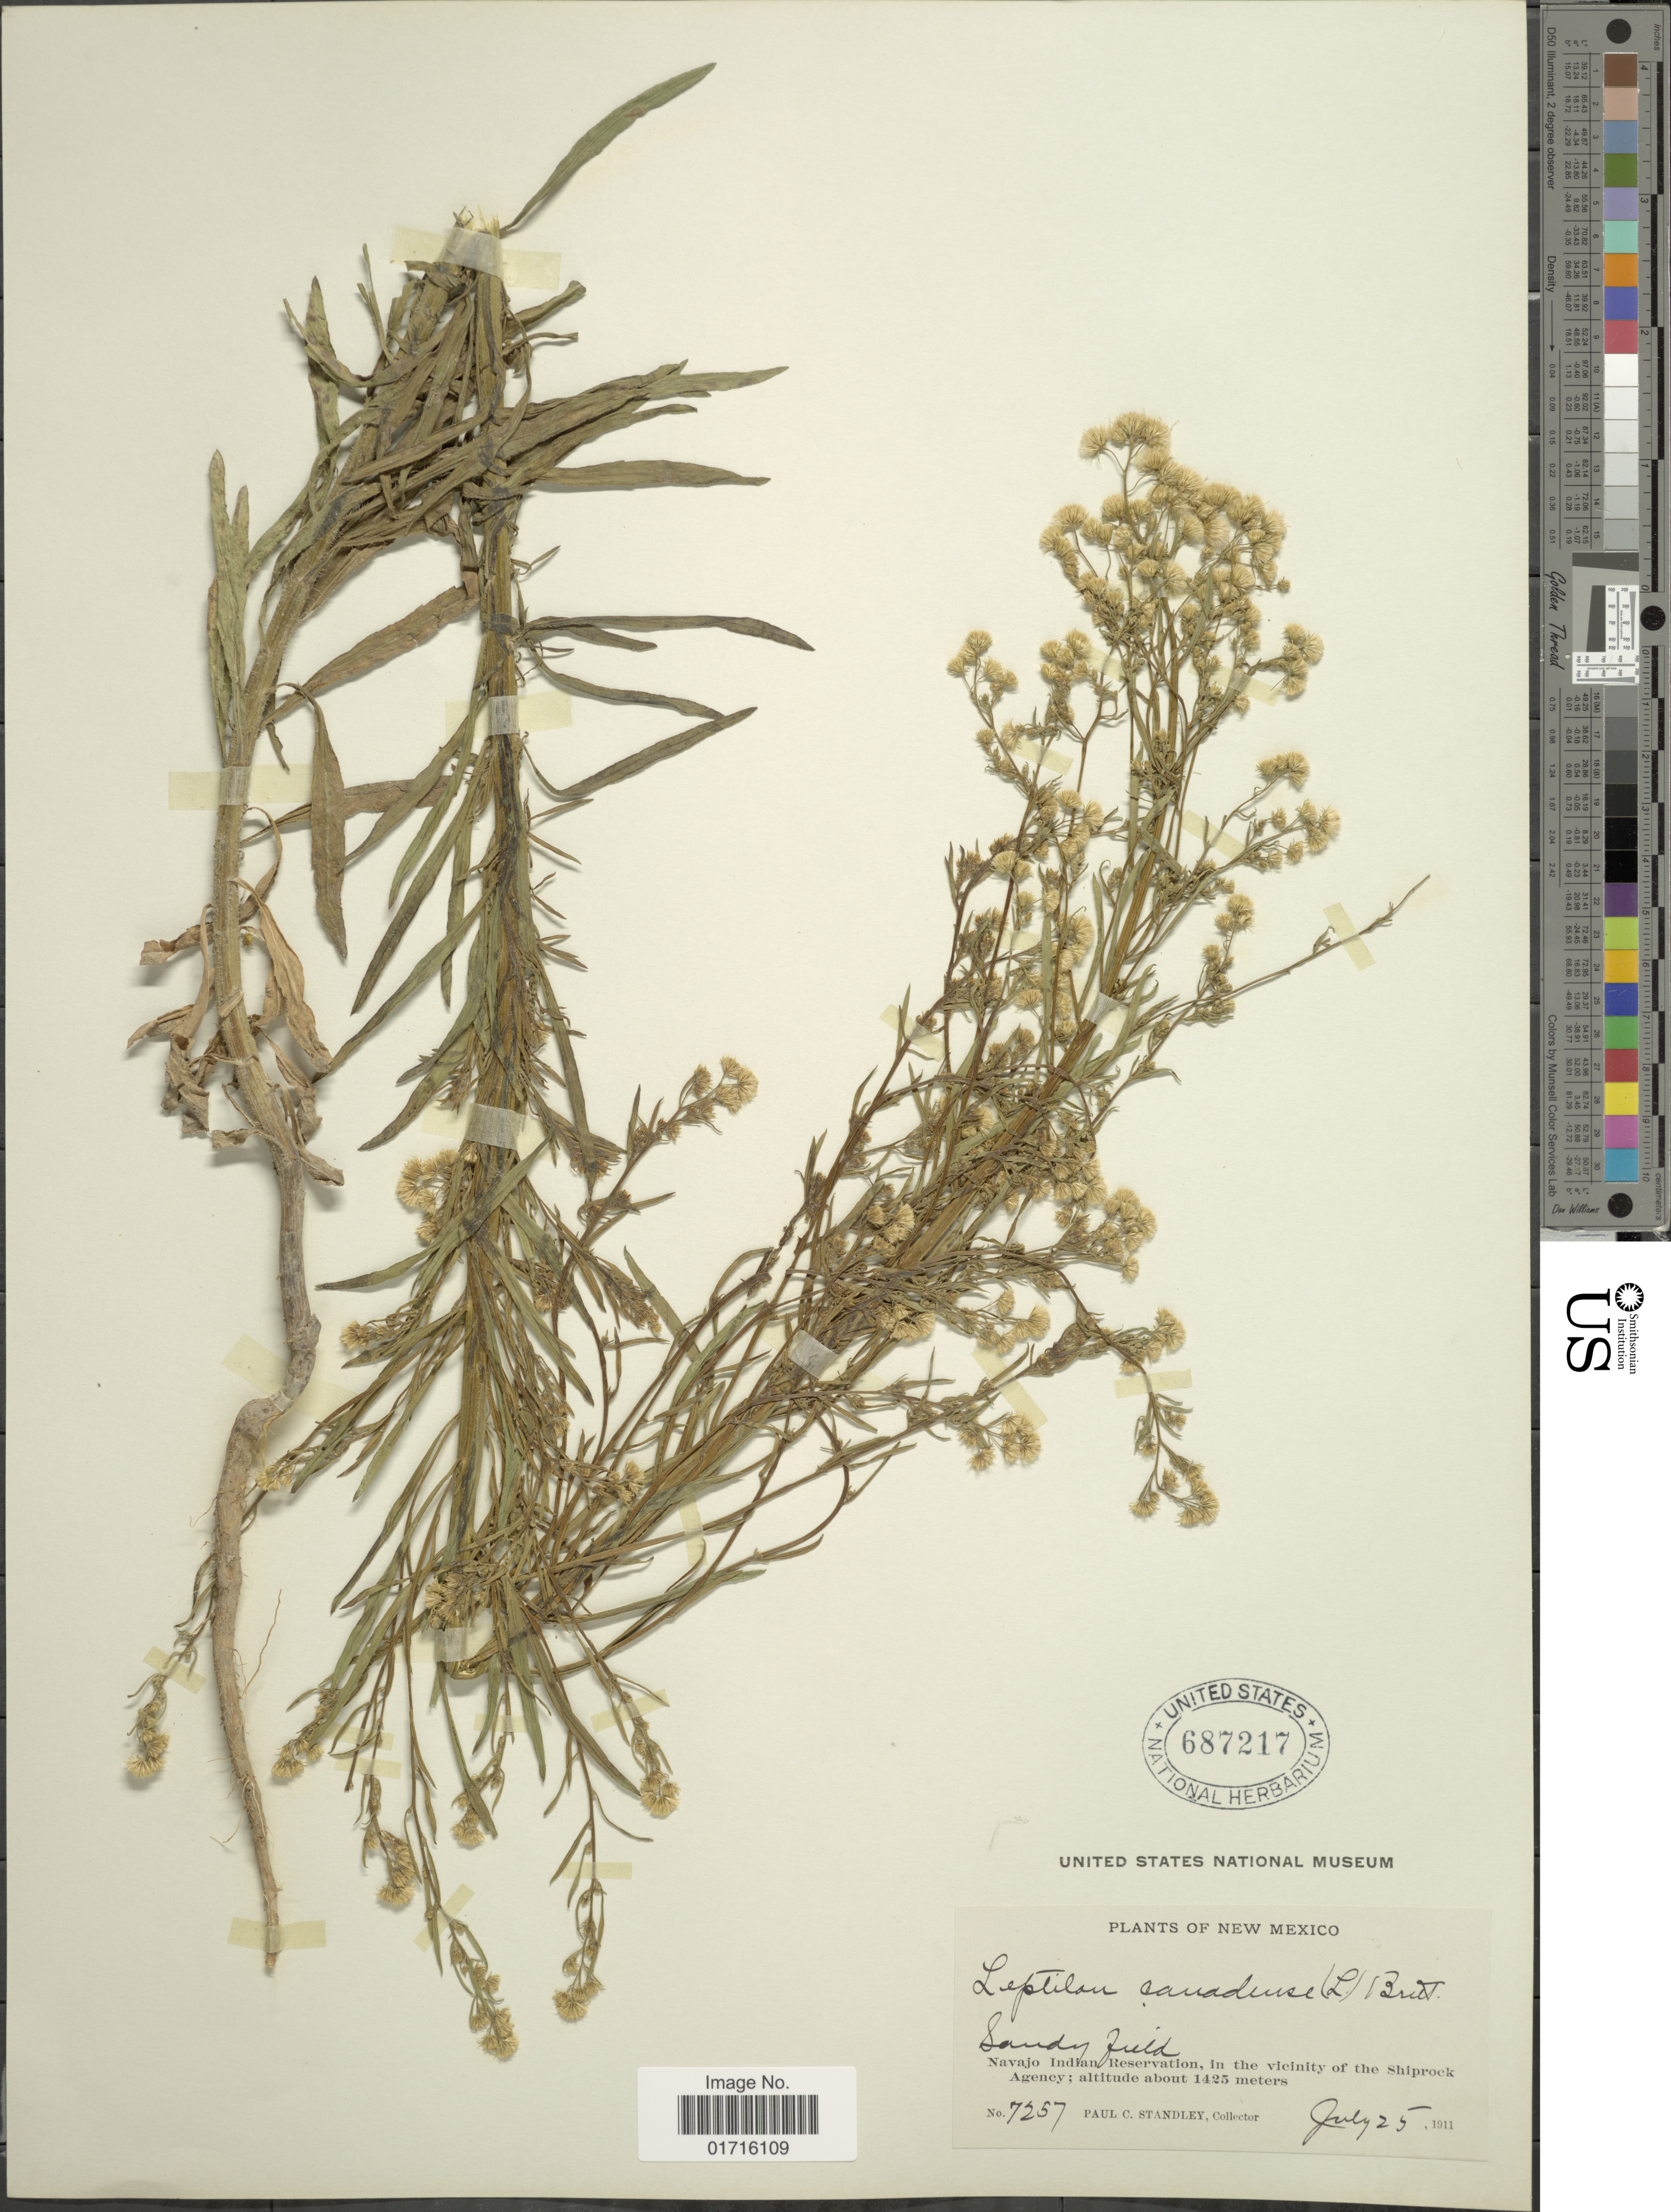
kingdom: Plantae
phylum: Tracheophyta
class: Magnoliopsida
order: Asterales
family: Asteraceae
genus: Conyza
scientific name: Conyza canadensis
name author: (L.) Cronq.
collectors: P. C. Standley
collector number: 7257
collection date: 1911-07-25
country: United States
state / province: New Mexico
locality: Navajo Indian Reservation, in the vicinity of the Shiprock Agency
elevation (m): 1425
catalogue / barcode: US 687217